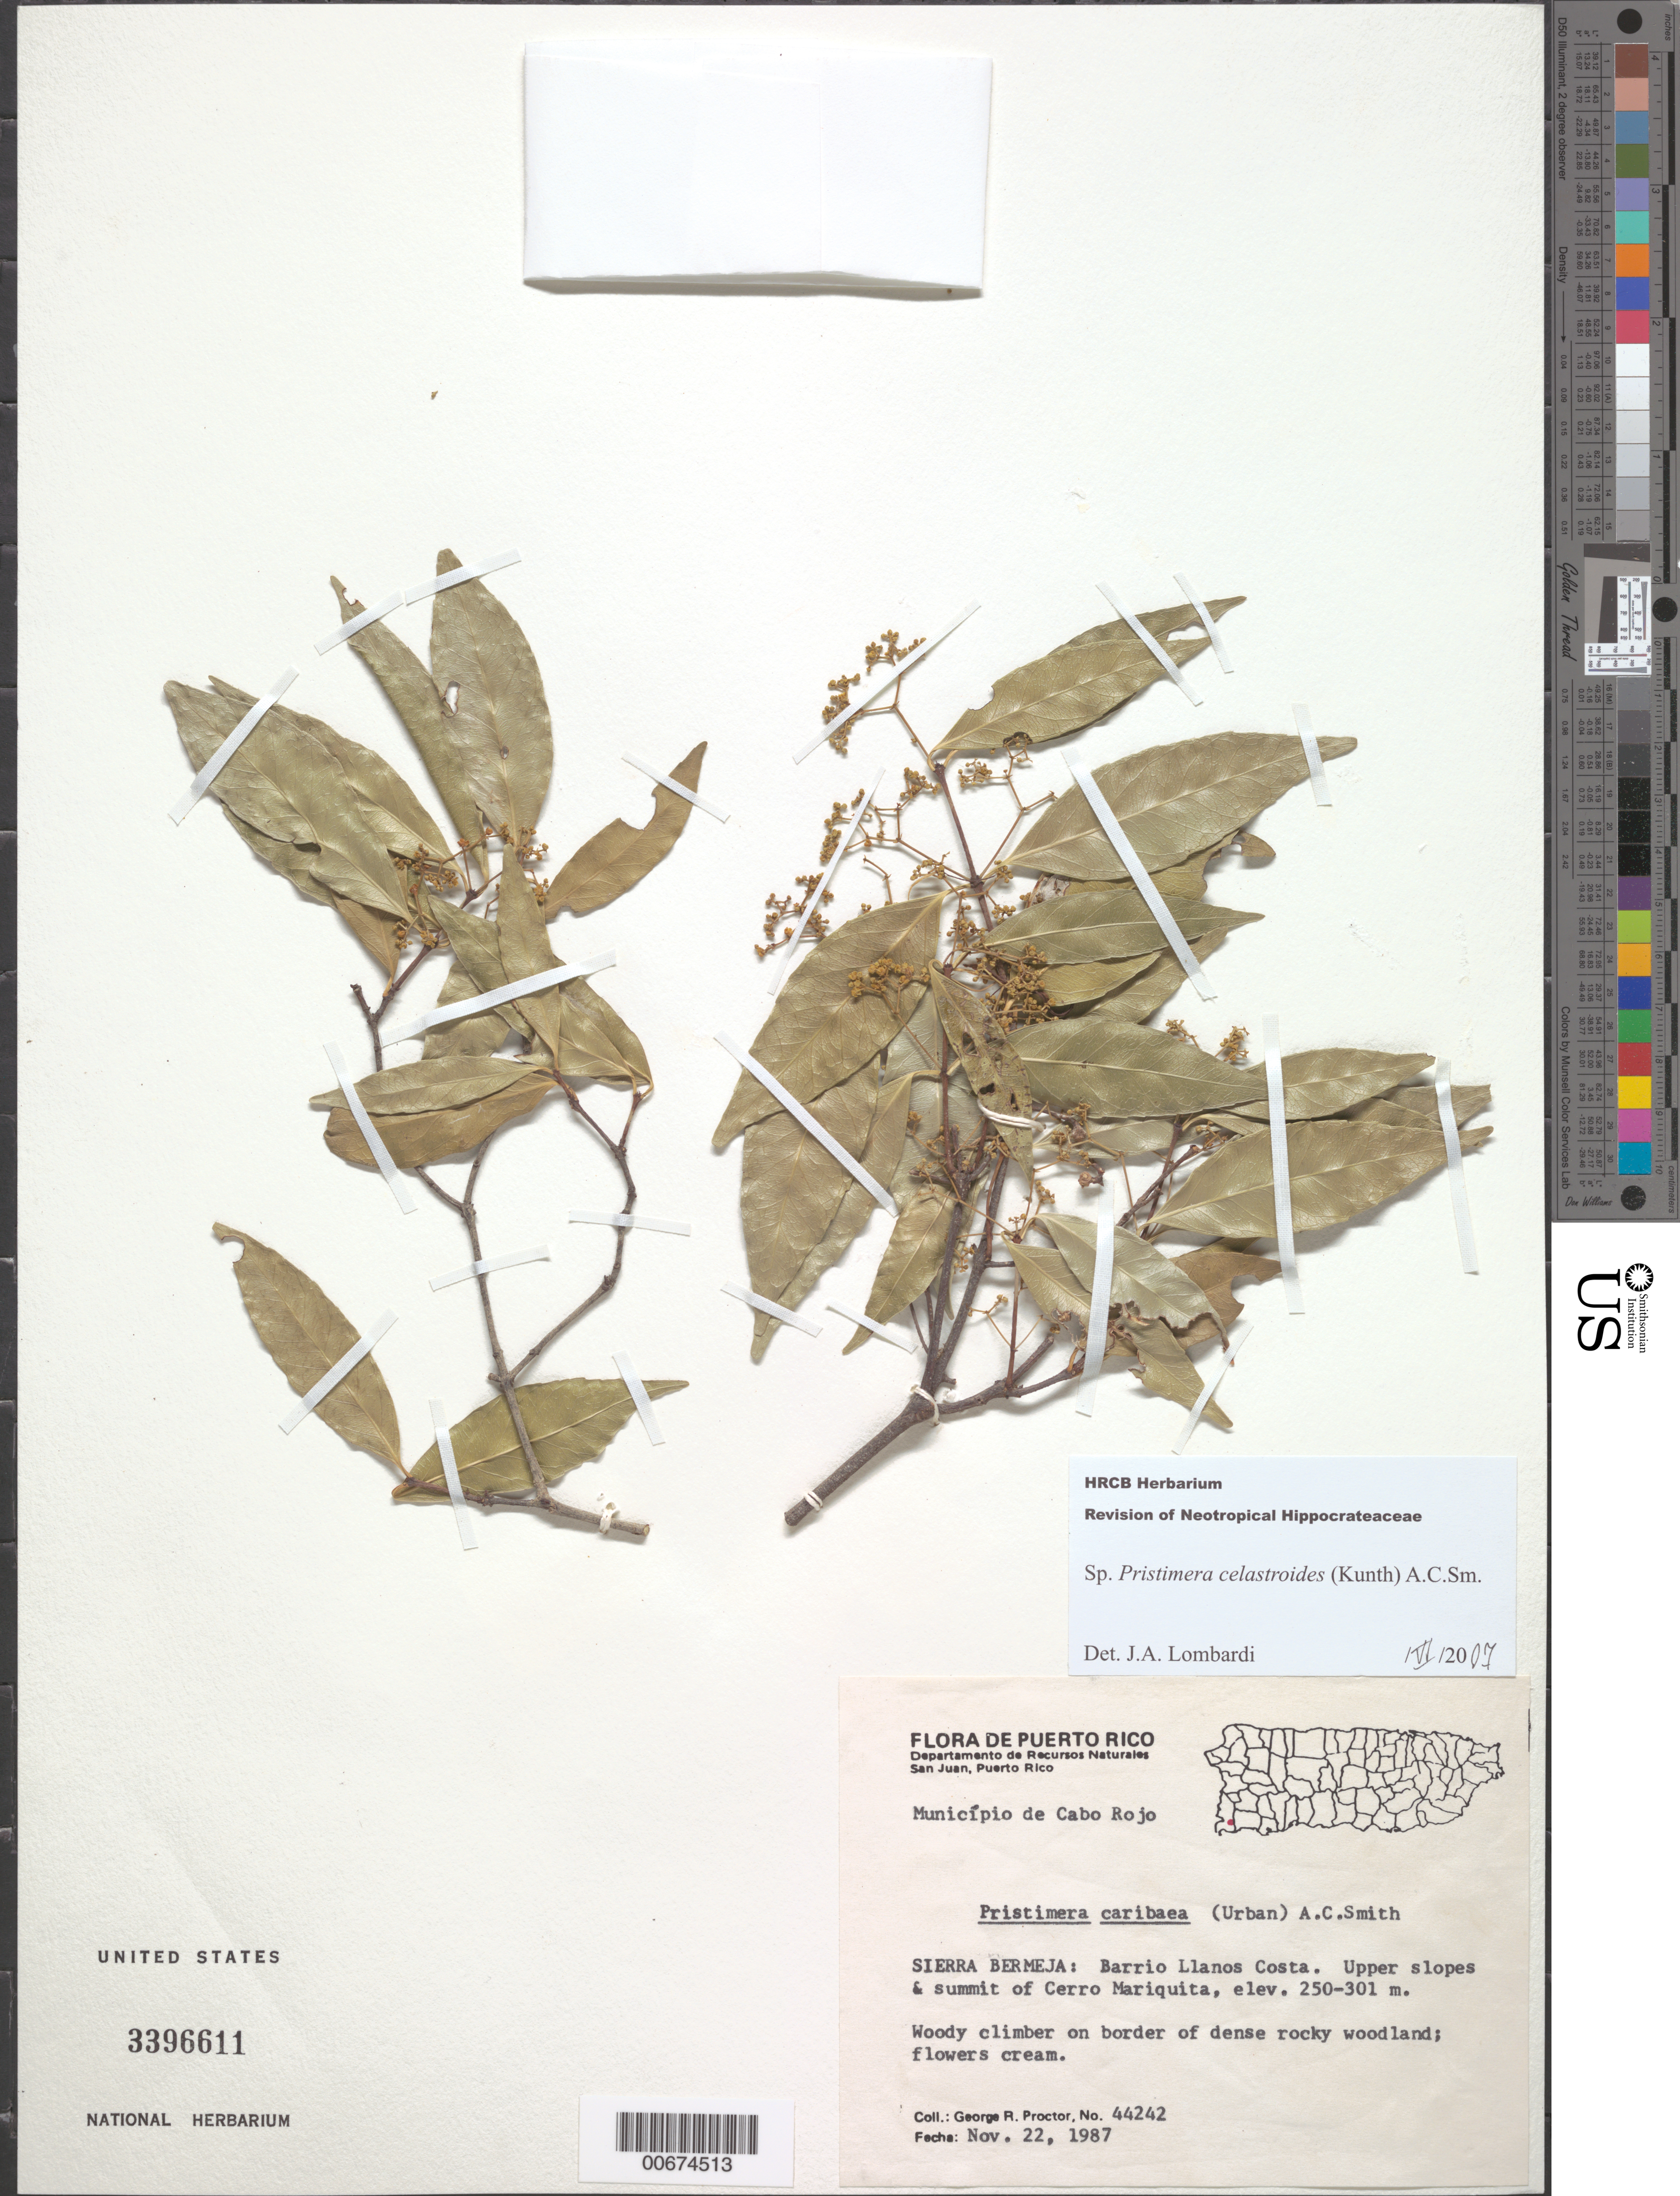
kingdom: Plantae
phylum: Tracheophyta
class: Magnoliopsida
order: Celastrales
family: Celastraceae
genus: Pristimera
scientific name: Pristimera celastroides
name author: (Kunth) A.C. Sm.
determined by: Lombardi, Julio A.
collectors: G. R. Proctor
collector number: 44242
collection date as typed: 22 Nov 1987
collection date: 1987-11-22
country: Puerto Rico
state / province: Cabo Rojo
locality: Cabo Rojo, Sierra Bermeja, Barrio Llanos Costa, upper slopes & summit of Cerro Mariquita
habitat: On border of dense rocky woodland.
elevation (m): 250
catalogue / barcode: US 3396611